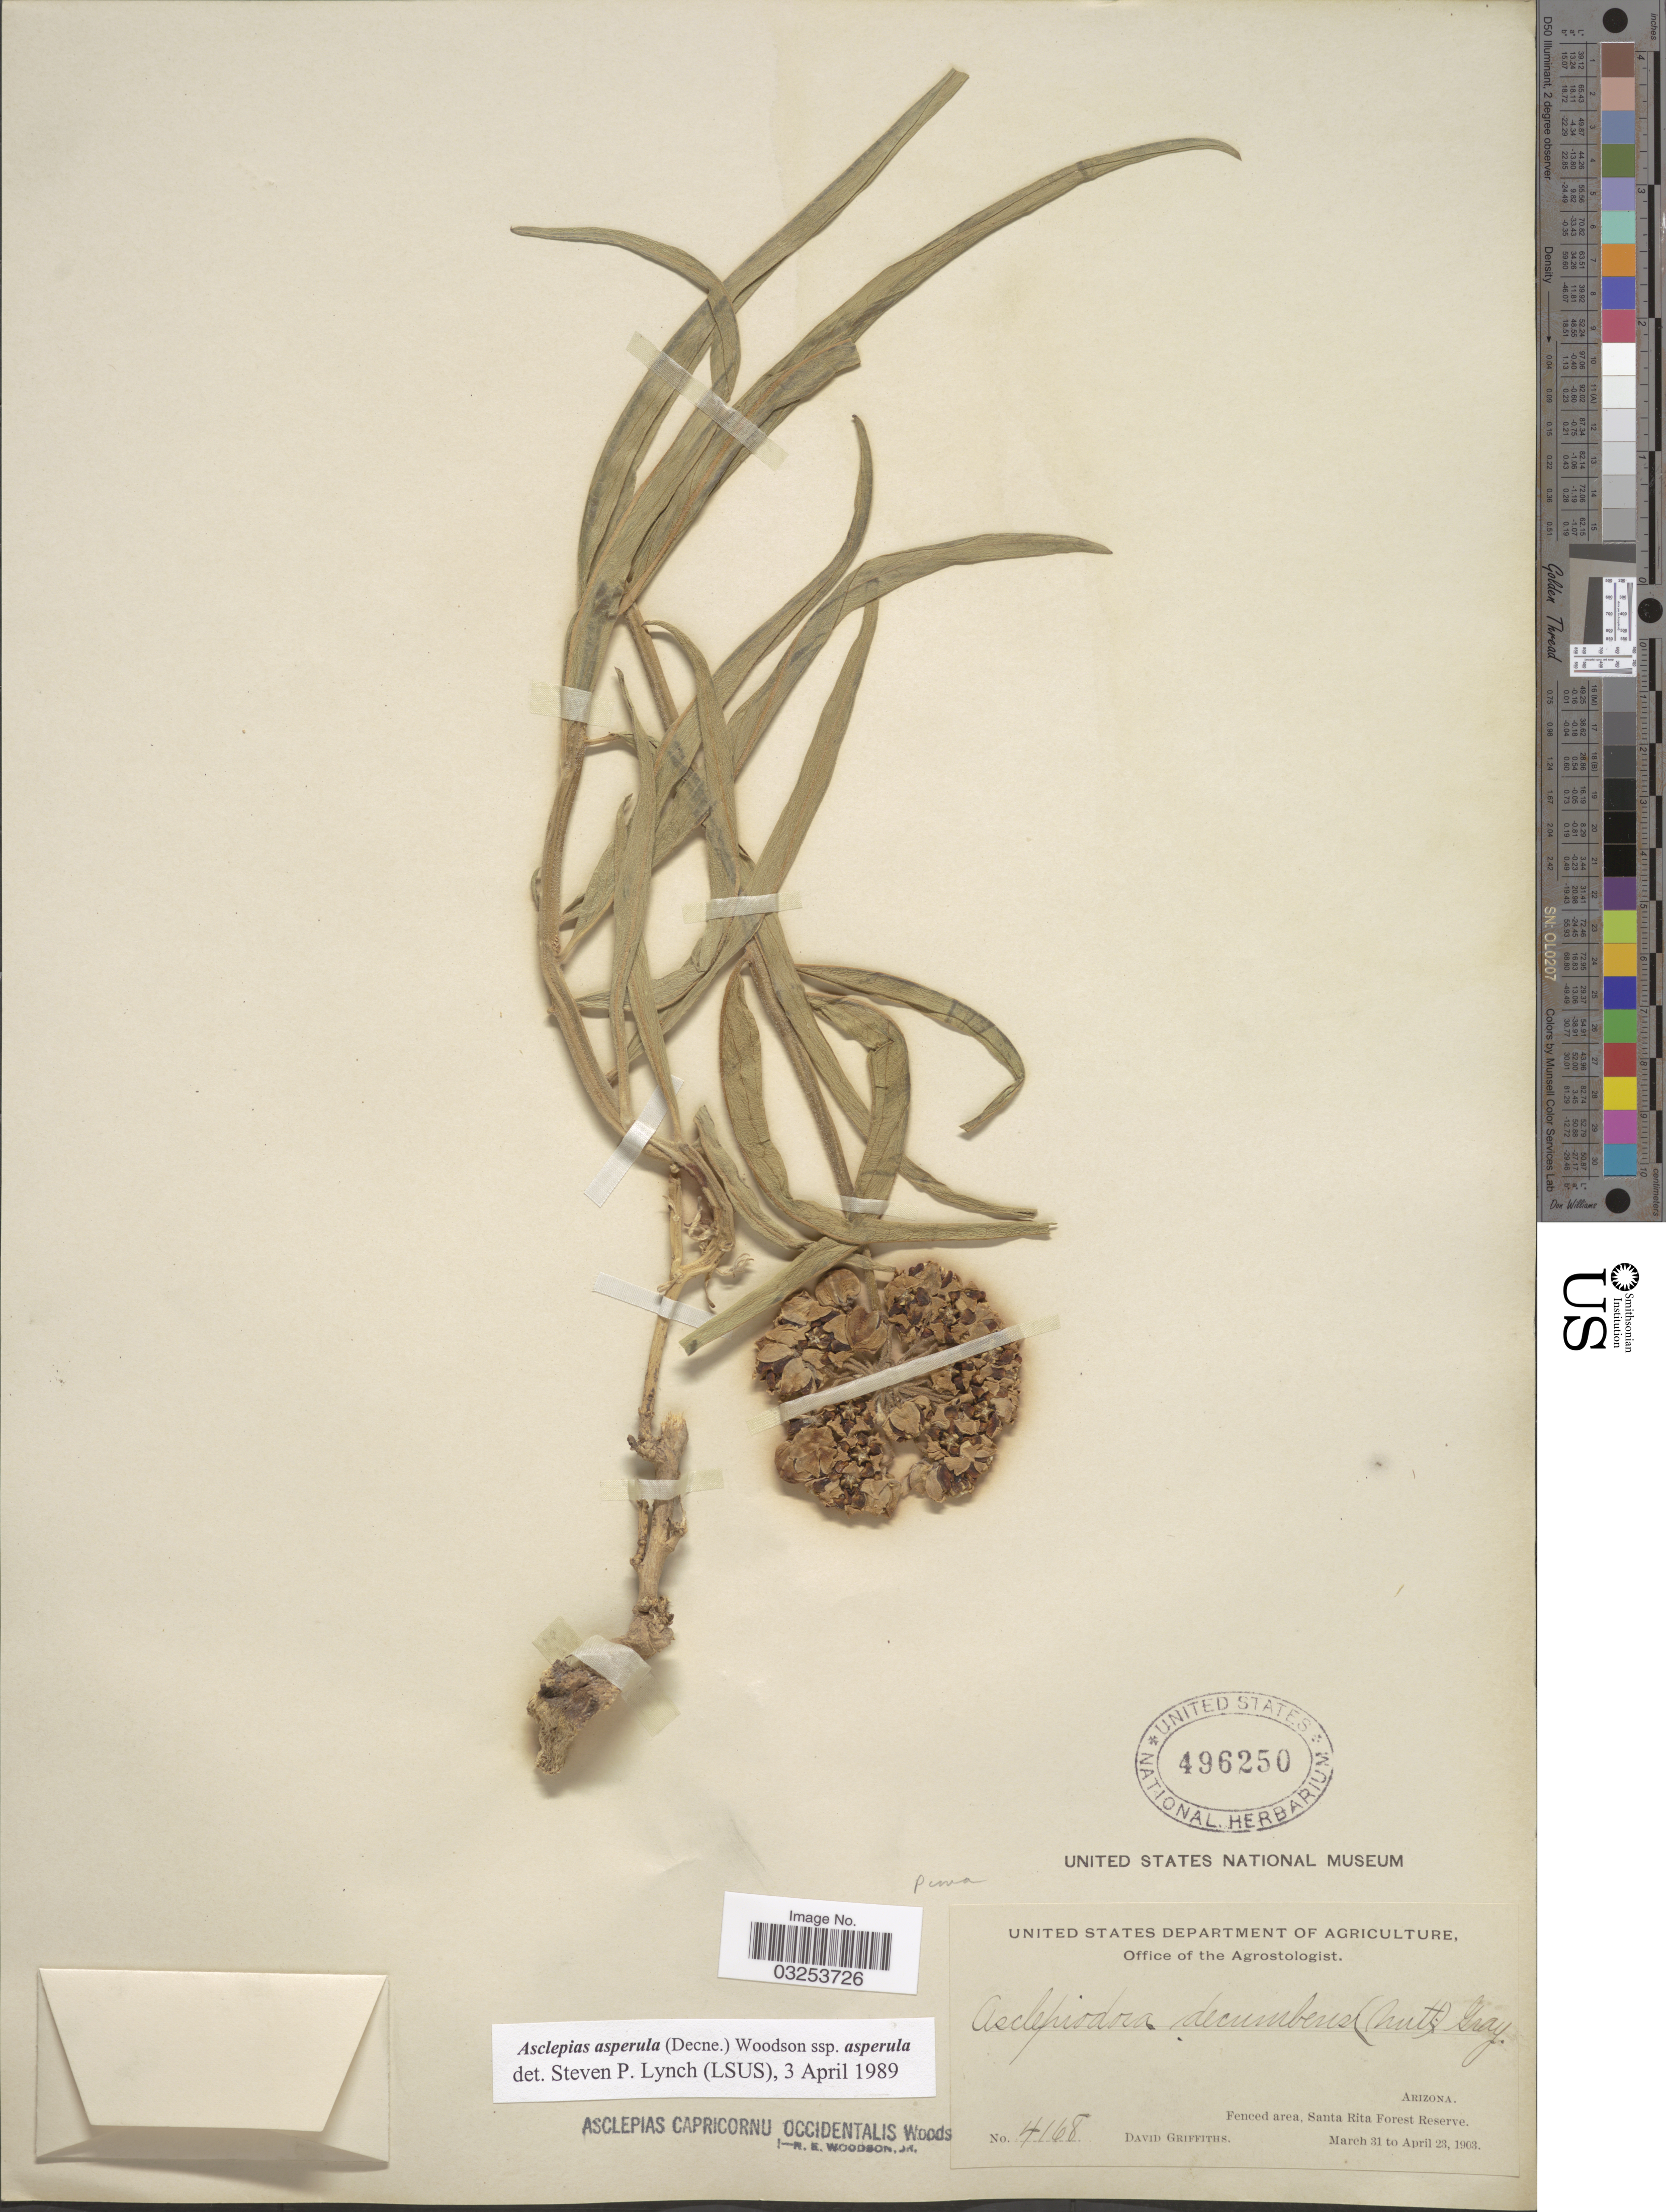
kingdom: Plantae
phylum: Tracheophyta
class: Magnoliopsida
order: Gentianales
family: Apocynaceae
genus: Asclepias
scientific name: Asclepias asperula subsp. asperula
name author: (Decne.) Woodson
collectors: D. Griffiths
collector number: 4168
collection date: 1903-03-31/1903-04-23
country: United States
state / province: Arizona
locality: Fenced area, Santa Rita Forest Reserve. Pima.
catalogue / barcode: US 496250